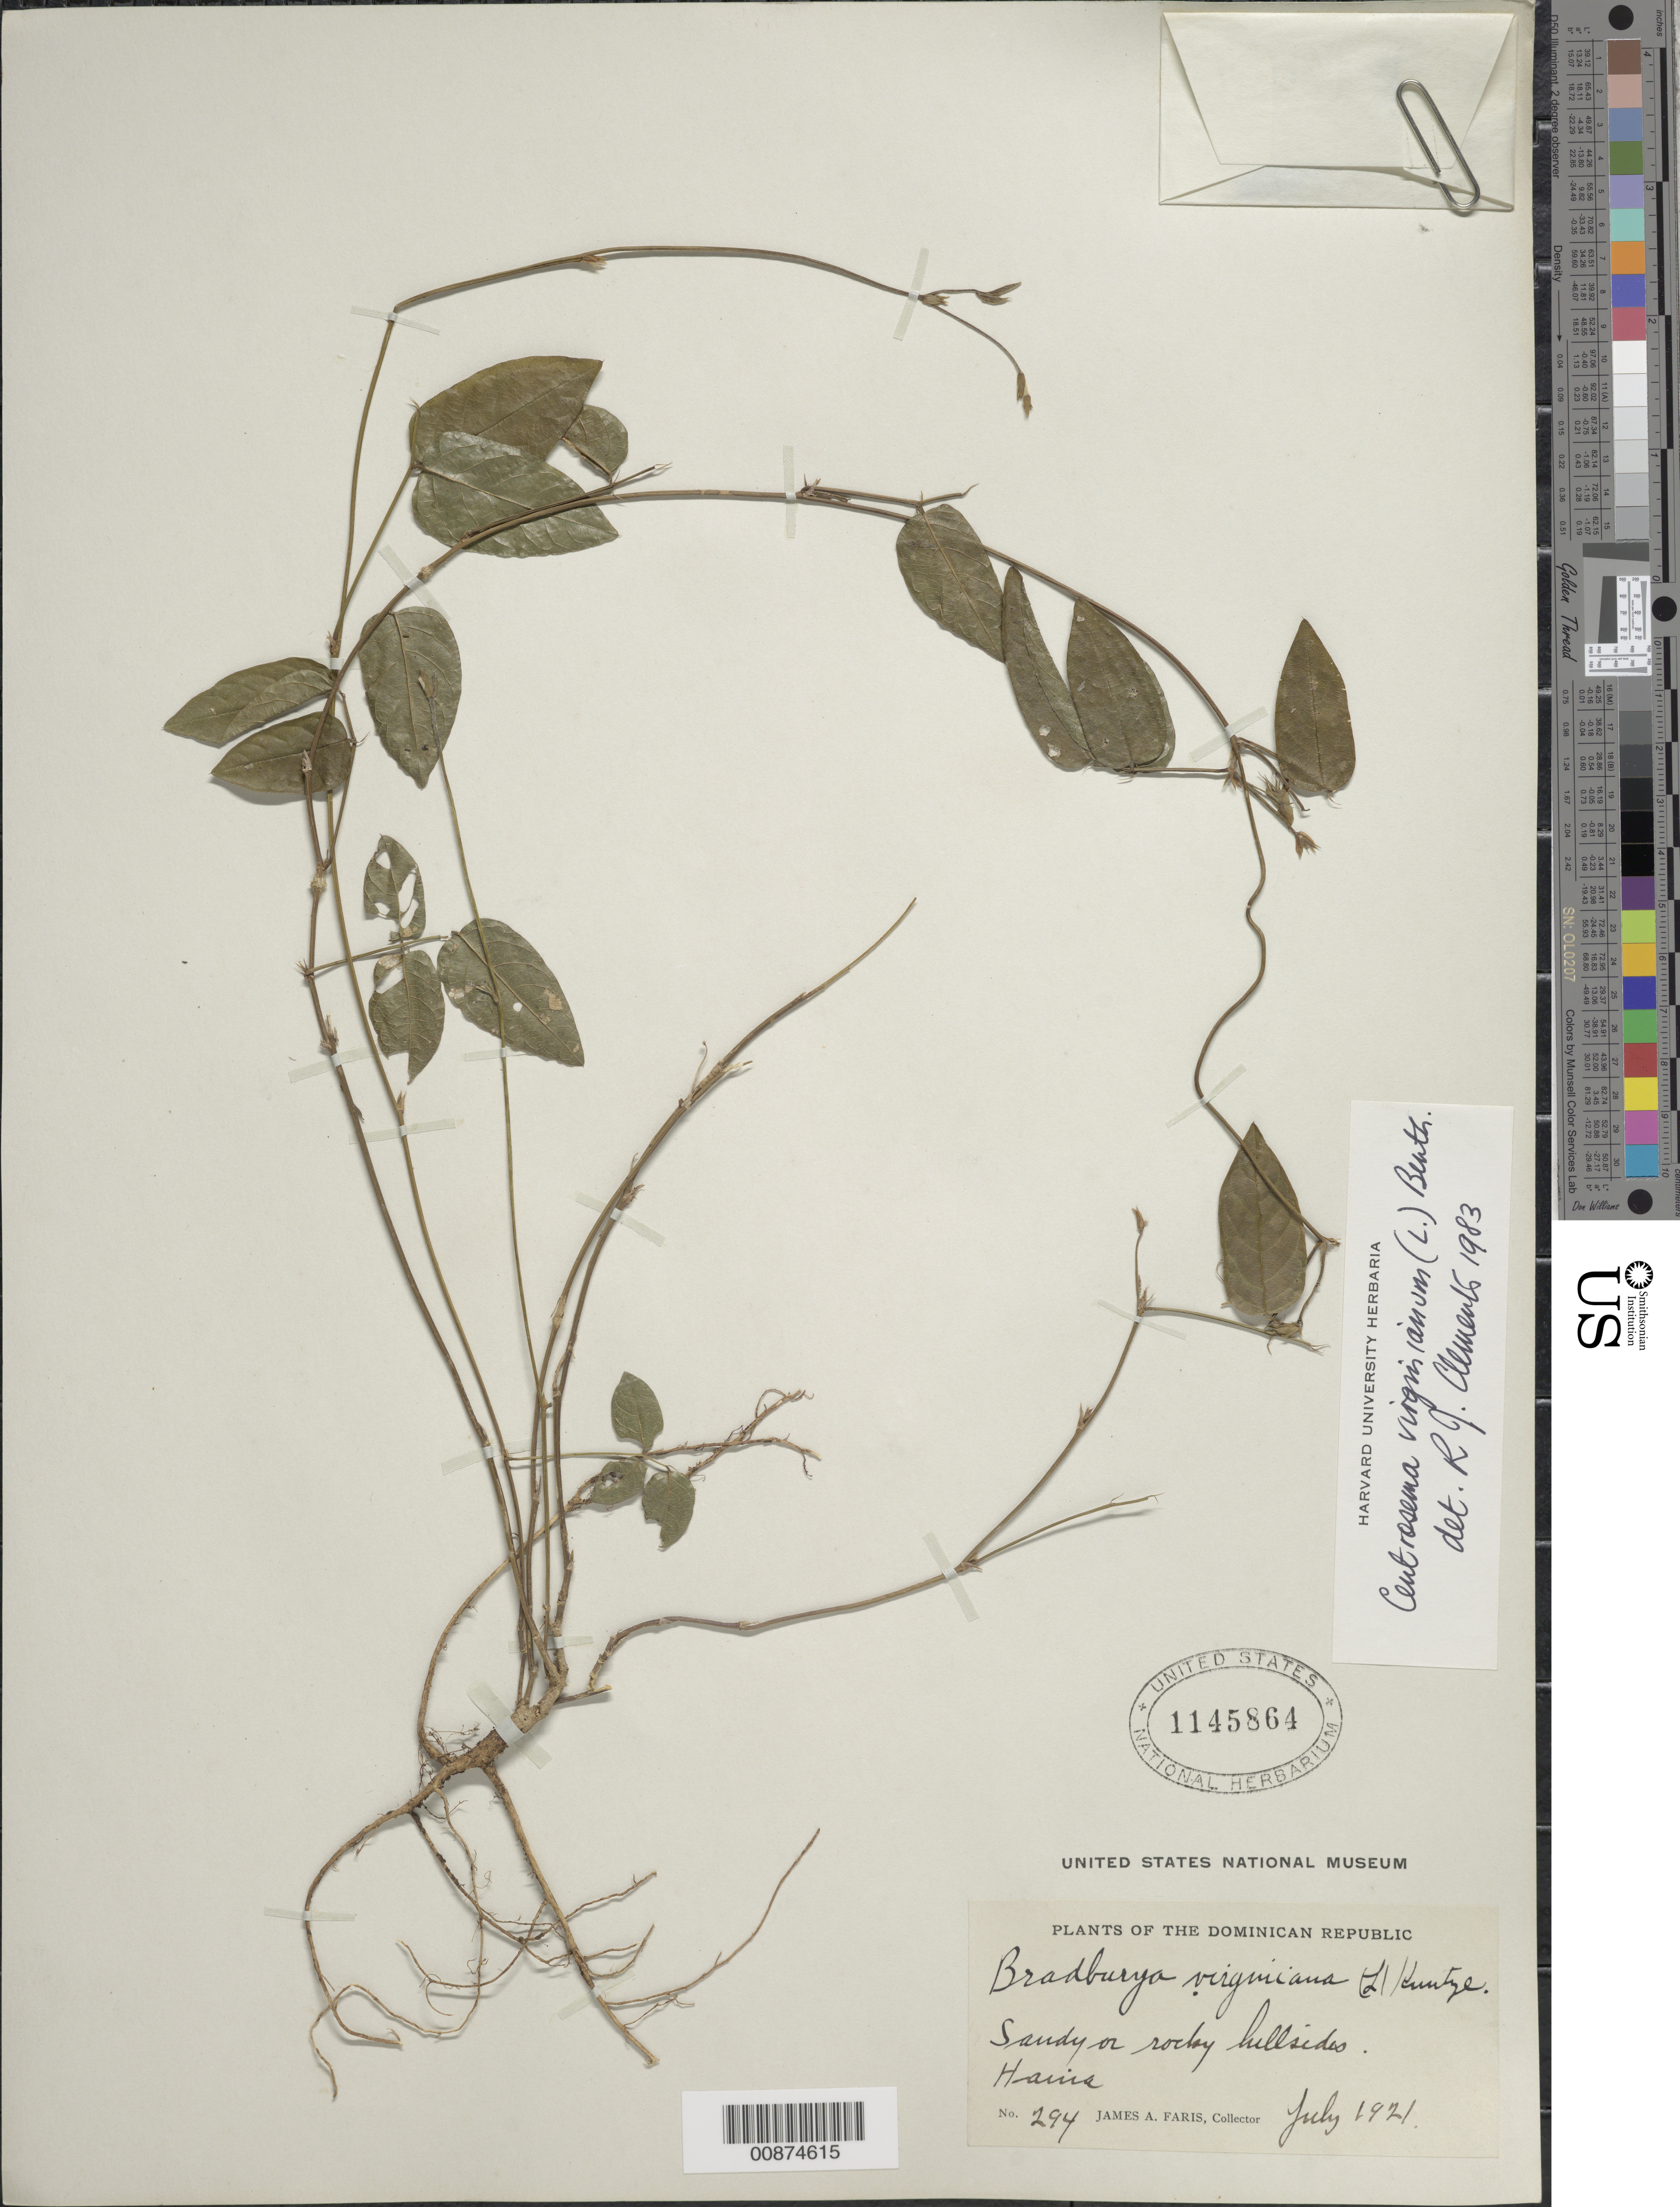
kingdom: Plantae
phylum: Tracheophyta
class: Magnoliopsida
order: Fabales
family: Fabaceae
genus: Centrosema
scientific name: Centrosema virginianum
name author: (L.) Benth.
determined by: Clements, R. J.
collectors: J. Faris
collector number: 294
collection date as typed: Jul 1921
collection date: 1921-07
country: Dominican Republic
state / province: San Cristóbal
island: Hispaniola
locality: Haina.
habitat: Sandy or rocky hillsides.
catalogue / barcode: US 1145864